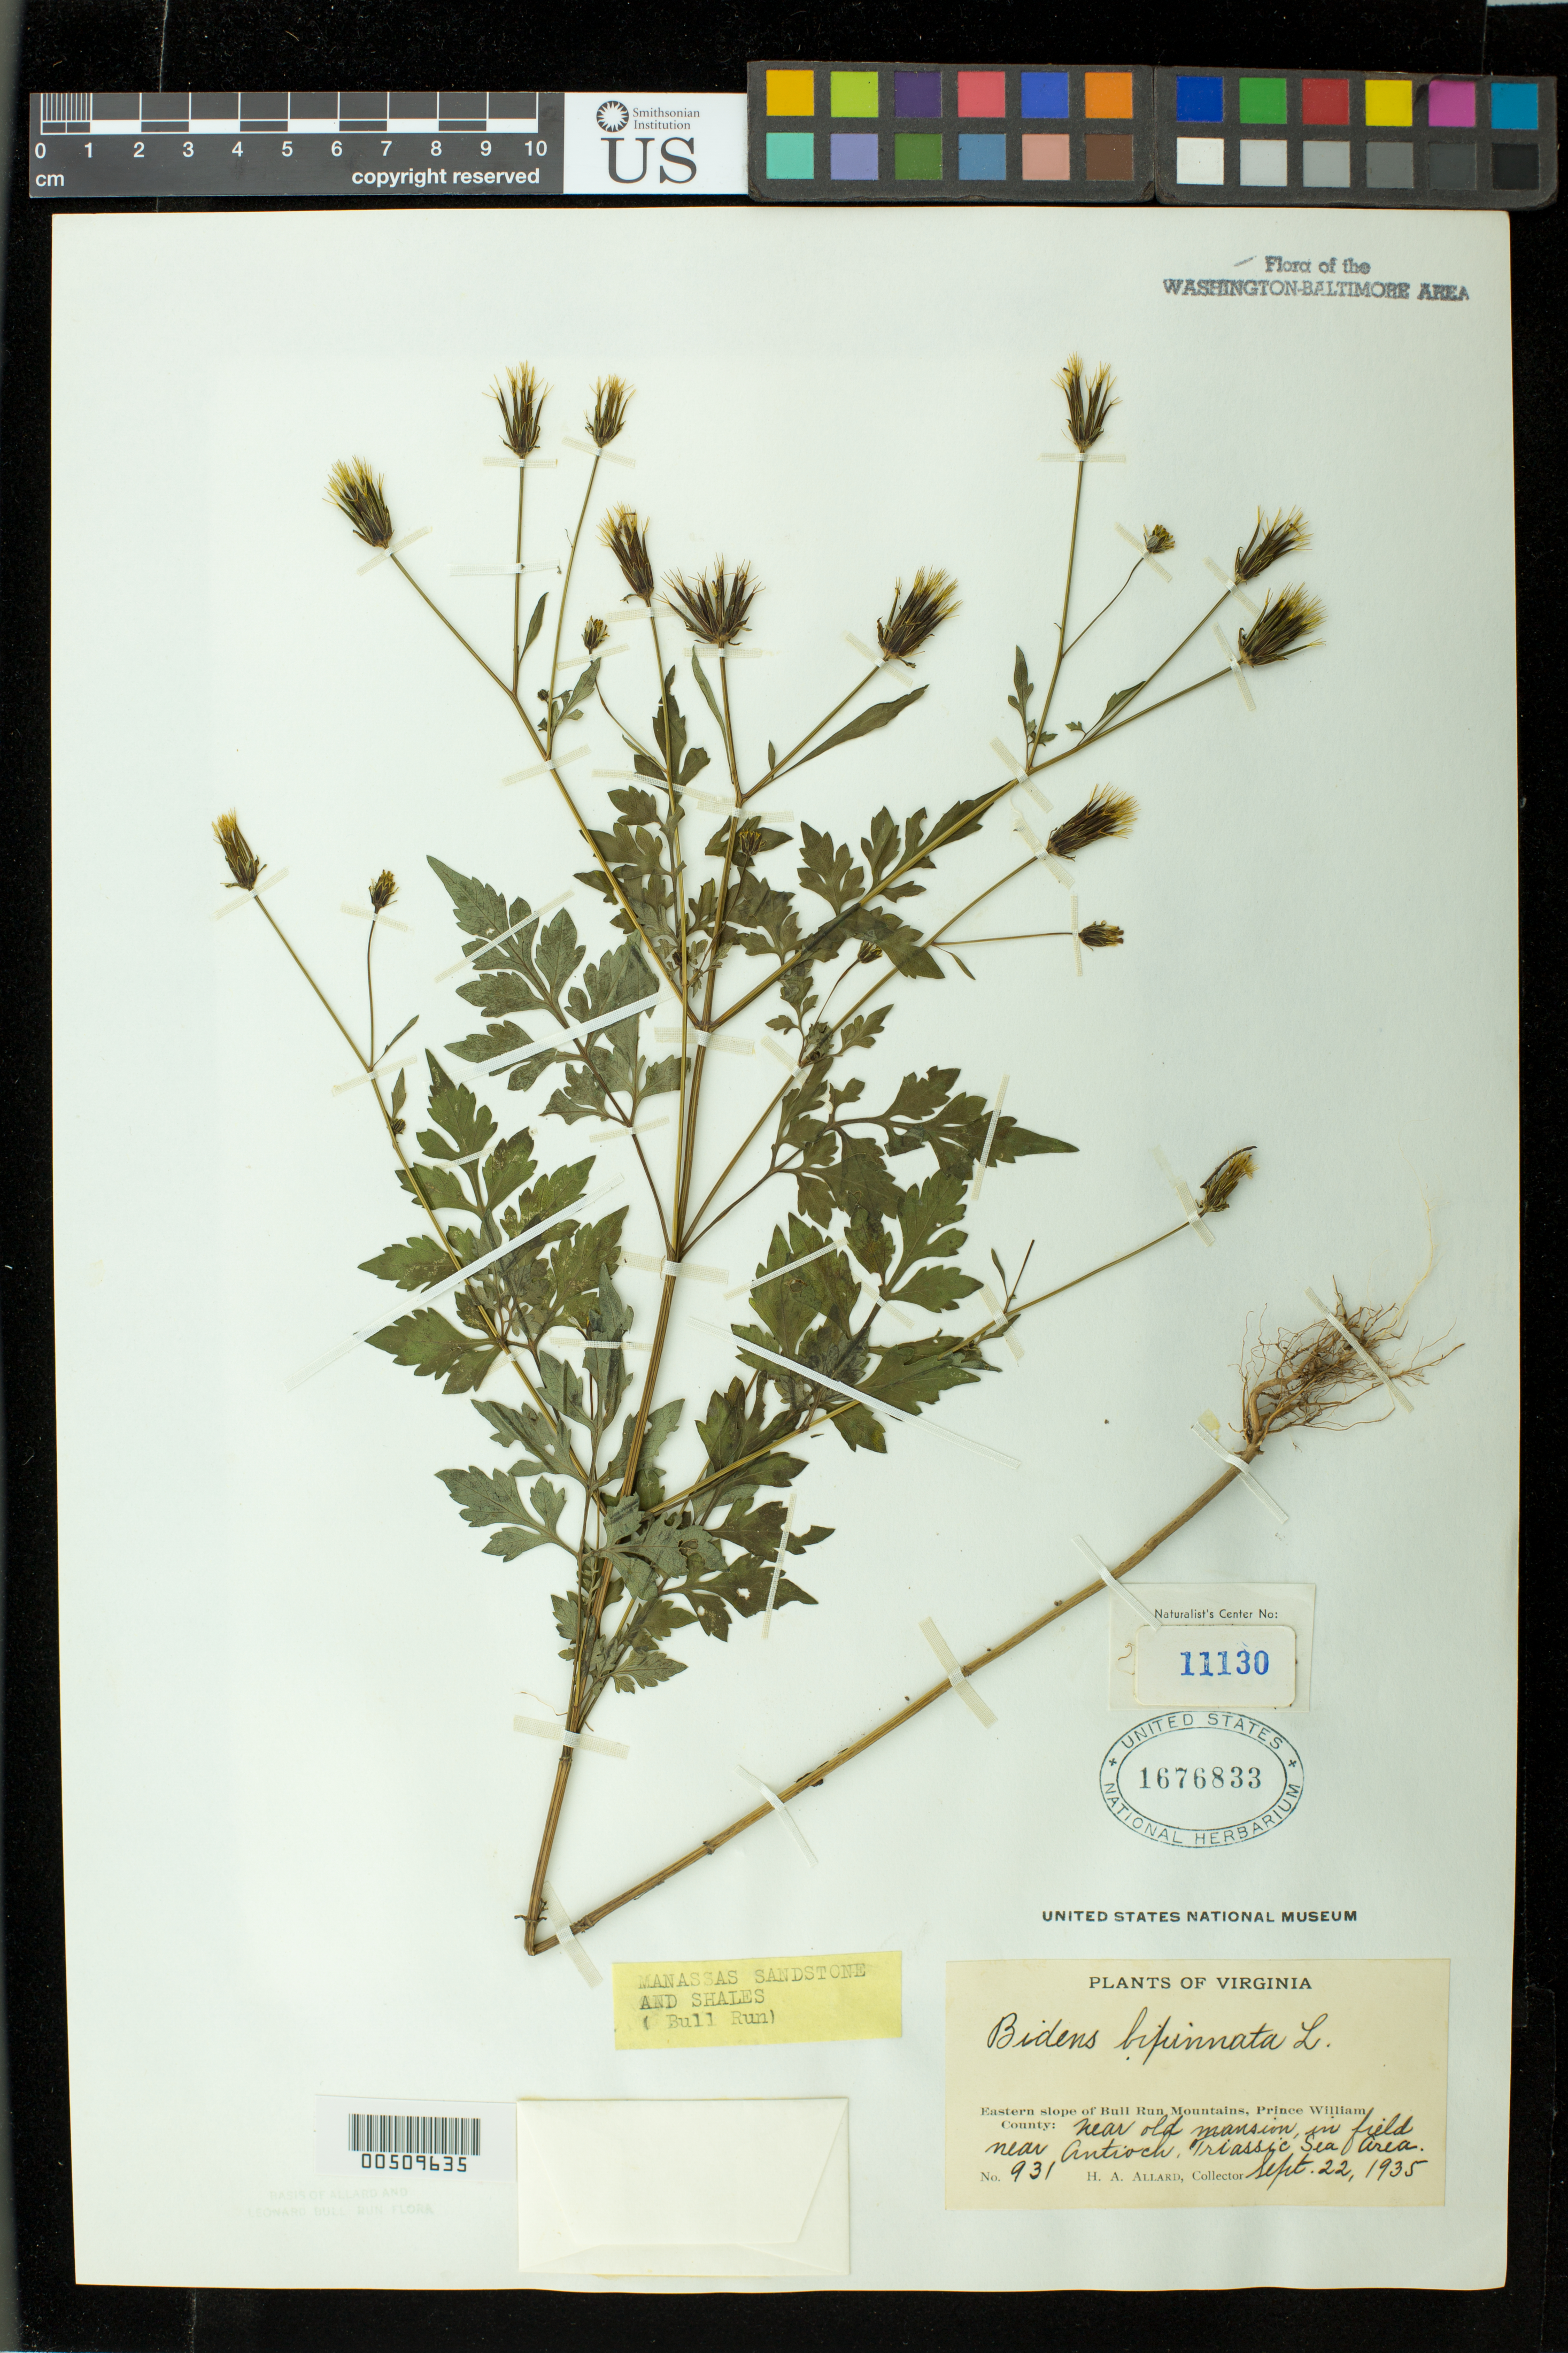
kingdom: Plantae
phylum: Tracheophyta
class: Magnoliopsida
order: Asterales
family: Asteraceae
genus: Bidens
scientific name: Bidens bipinnata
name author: L.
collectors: H. A. Allard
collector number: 931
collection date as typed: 22 Sep 1935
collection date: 1935-09-22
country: United States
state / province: Virginia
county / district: Prince William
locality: Bull Run Mts., near Antioch, Triassic Sea Area Bull Run Mts.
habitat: in field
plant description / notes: Specimens returned from Naturalist Center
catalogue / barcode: US 1676833